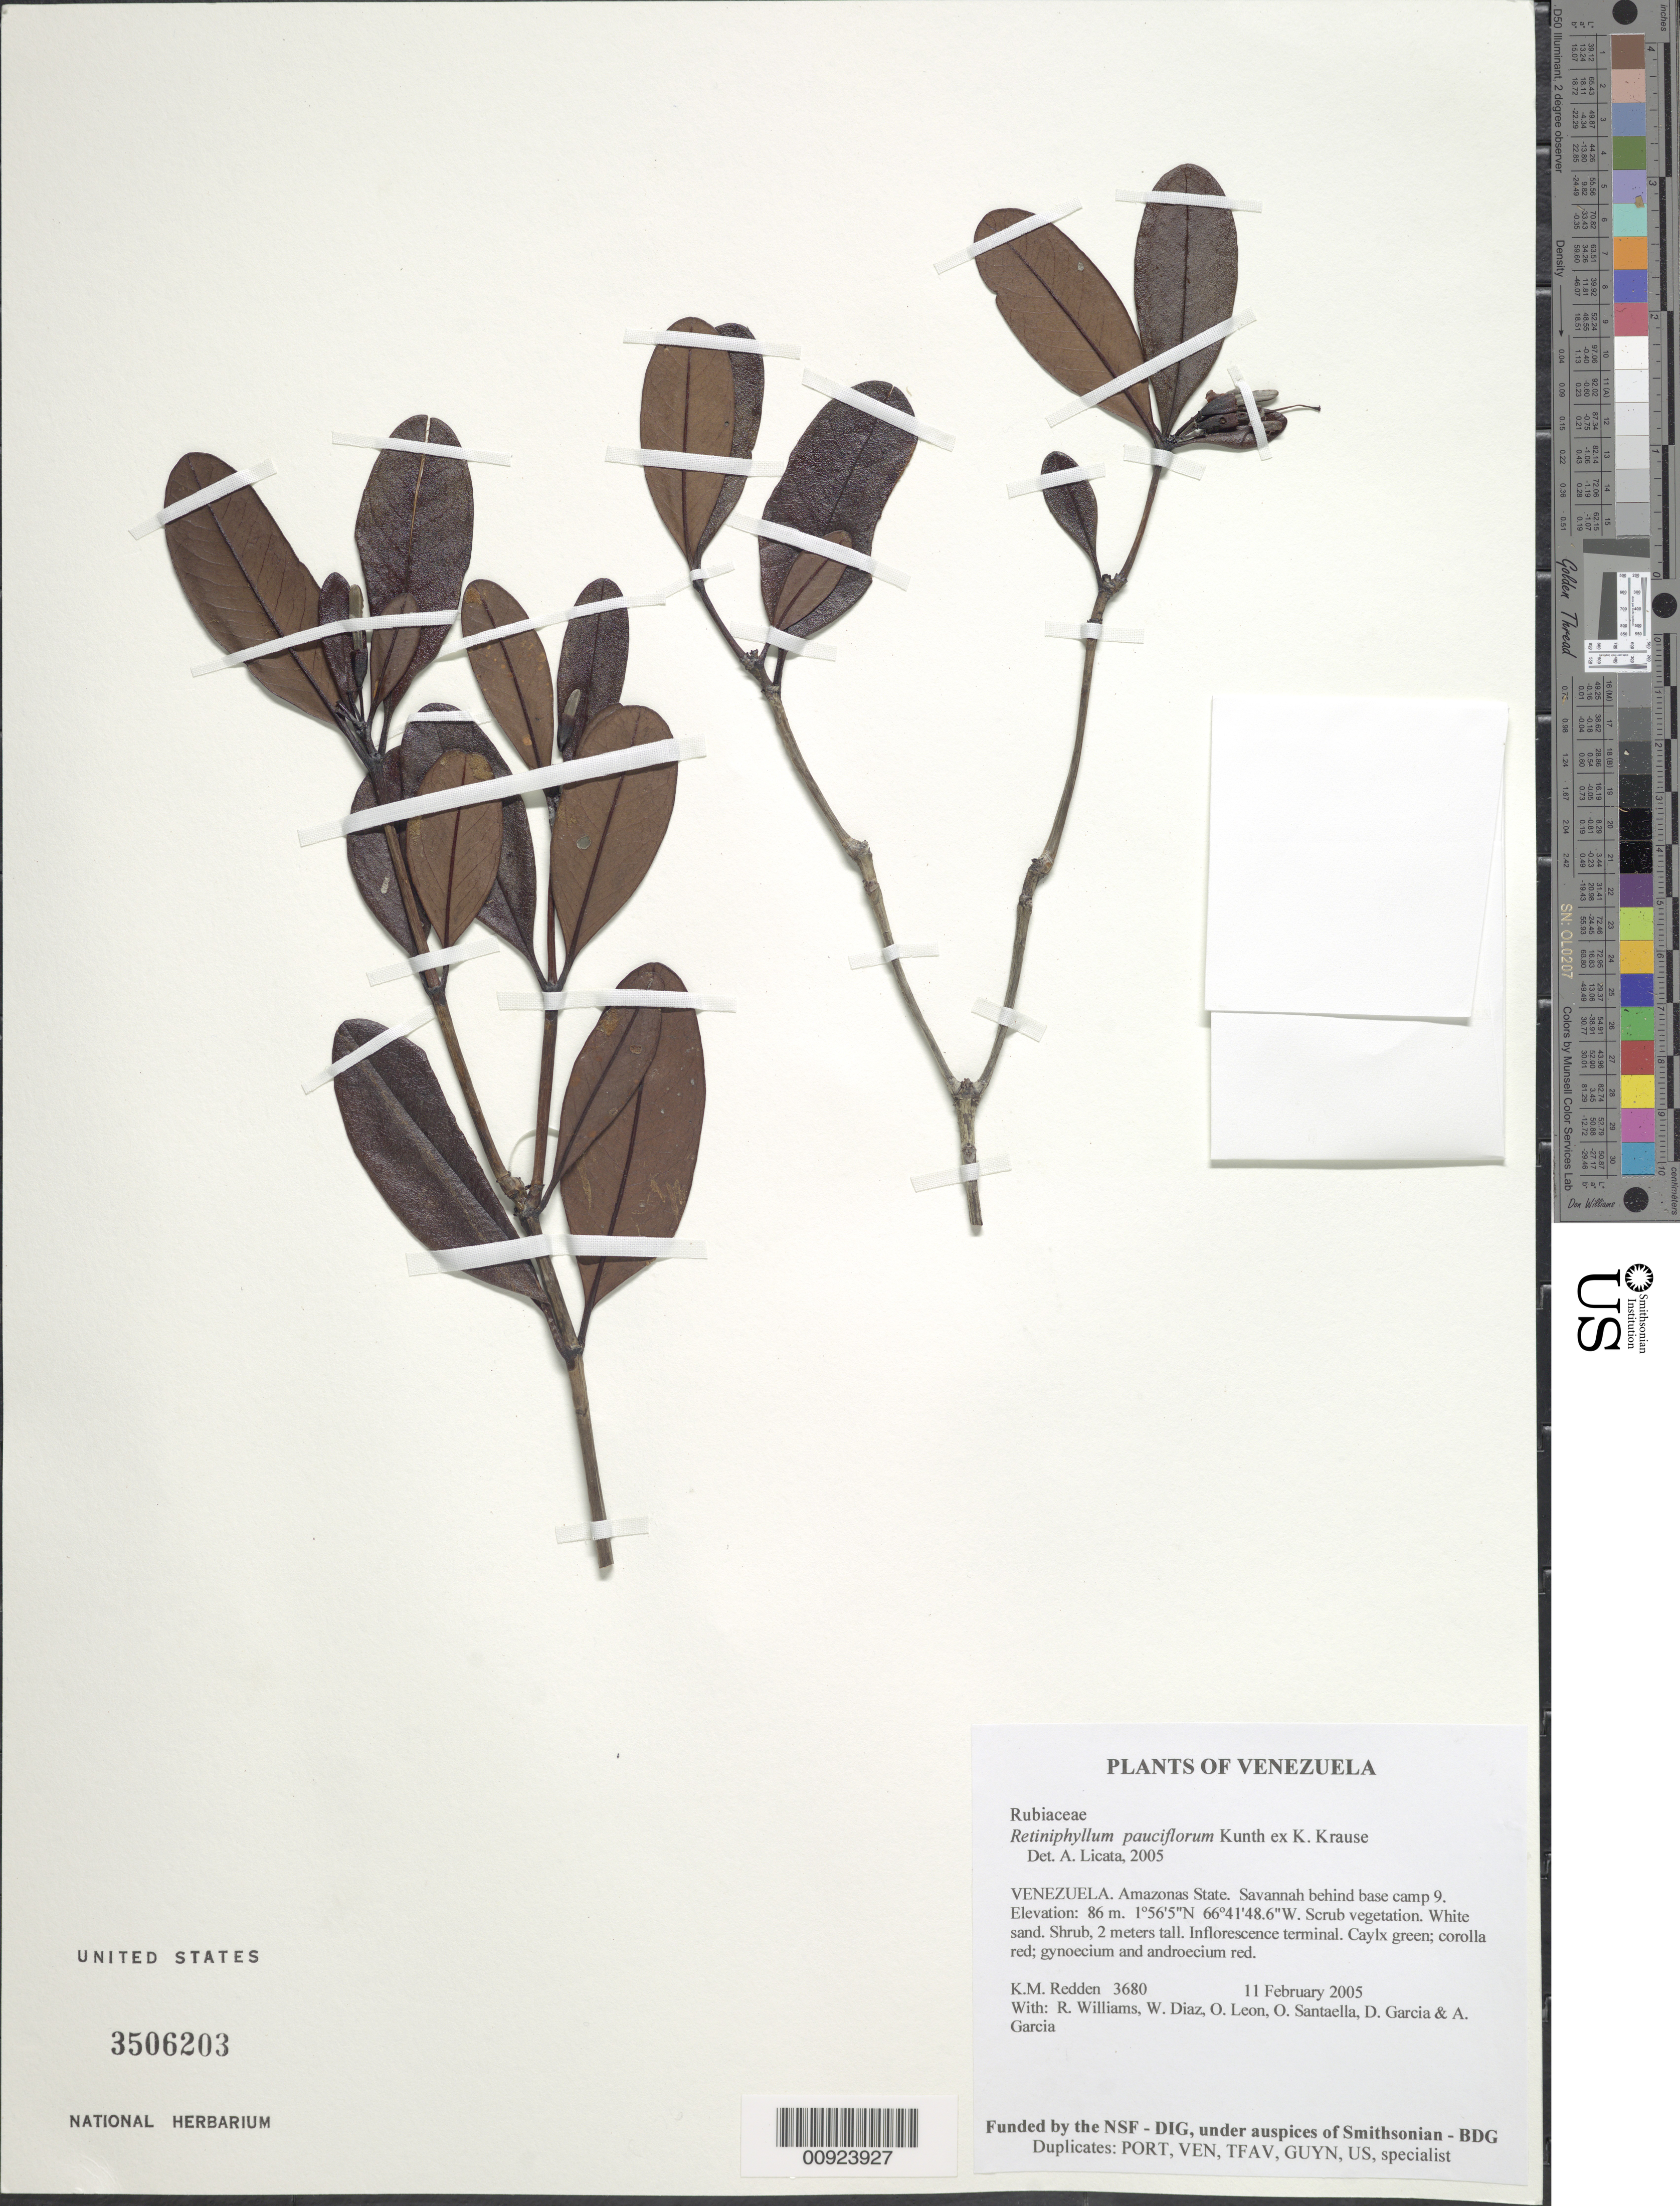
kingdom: Plantae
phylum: Tracheophyta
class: Magnoliopsida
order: Gentianales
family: Rubiaceae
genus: Retiniphyllum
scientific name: Retiniphyllum pauciflorum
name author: Kunth ex K. Krause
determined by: Licata, A., (PORT), Univ. Nac. Exp. de los Llanos Ezequiel Zamora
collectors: K. M. Redden, R. Williams, W. Díaz P., O. León, O. Santaella, D. Garcia & A. Garcia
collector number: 3680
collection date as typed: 11 February 2005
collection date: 2005-02-11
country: Venezuela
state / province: Amazonas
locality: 24 - Savannah behind base camp 9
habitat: Scrub vegetation. White sand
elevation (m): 86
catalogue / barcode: US 3506203